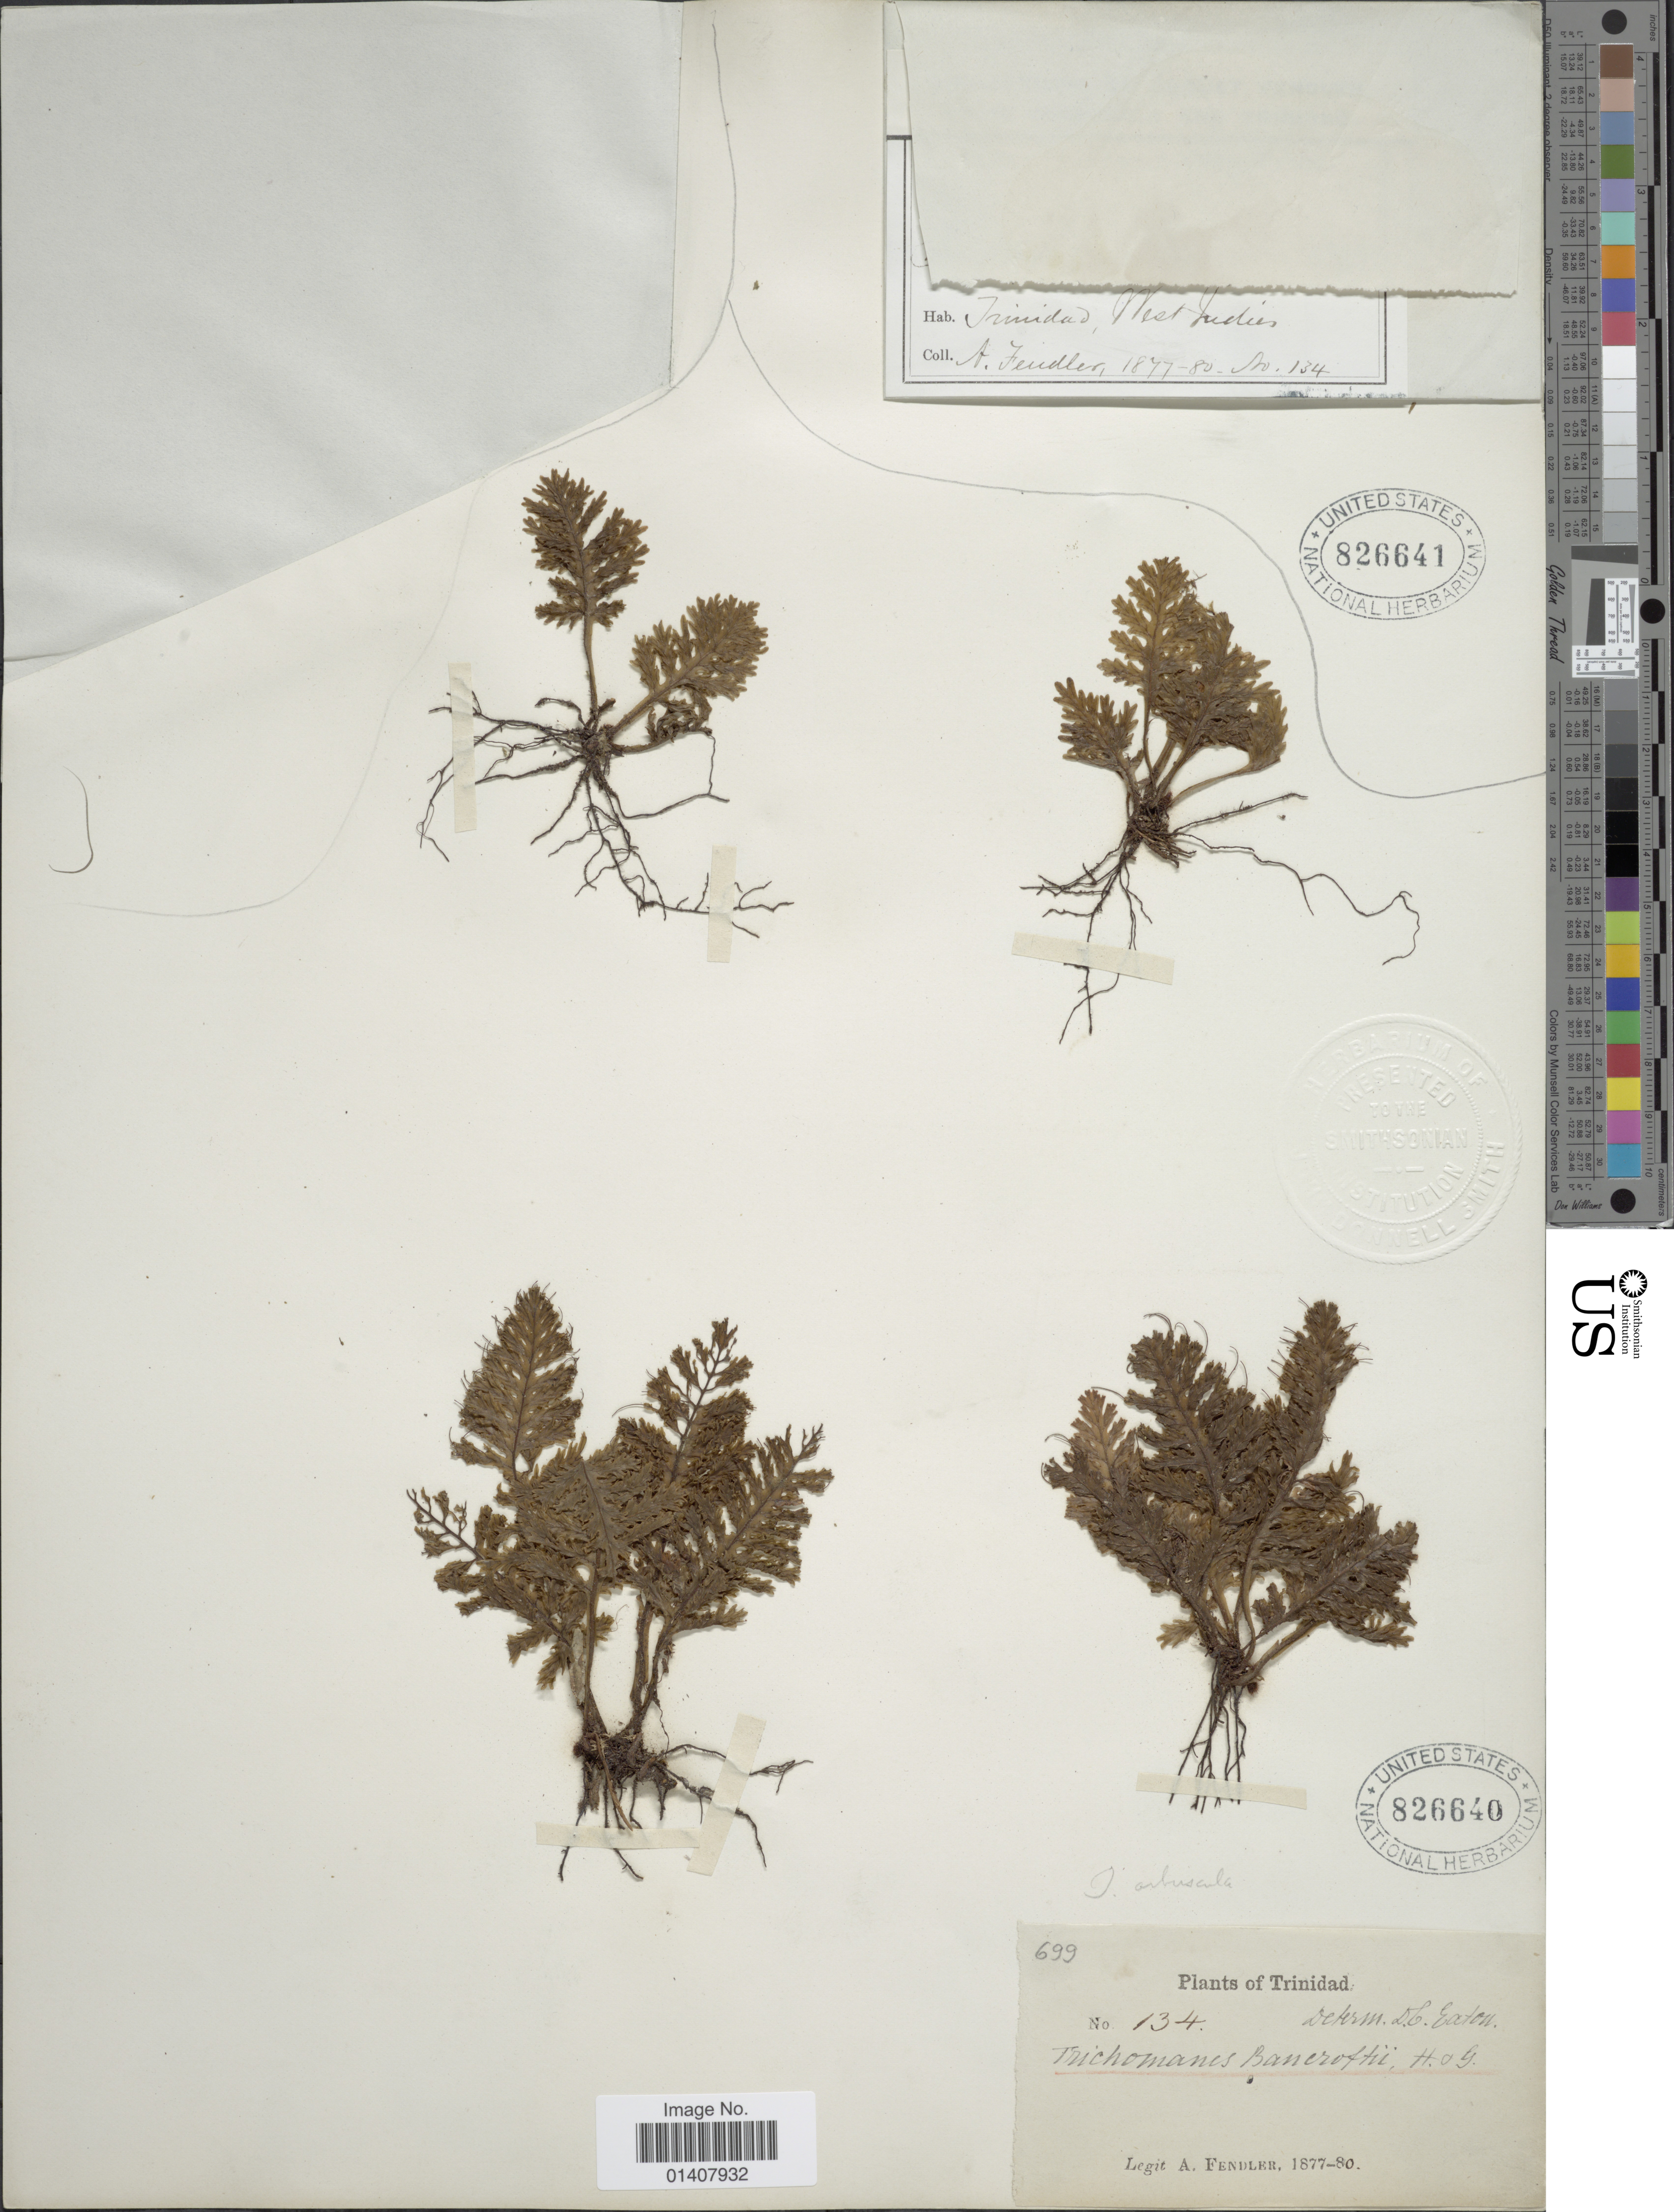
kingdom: Plantae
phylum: Tracheophyta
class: Polypodiopsida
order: Hymenophyllales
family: Hymenophyllaceae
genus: Trichomanes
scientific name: Trichomanes arbuscula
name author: Desv.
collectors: A. Fendler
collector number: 134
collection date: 1877/1880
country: Trinidad and Tobago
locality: Trinidad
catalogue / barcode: US 826640